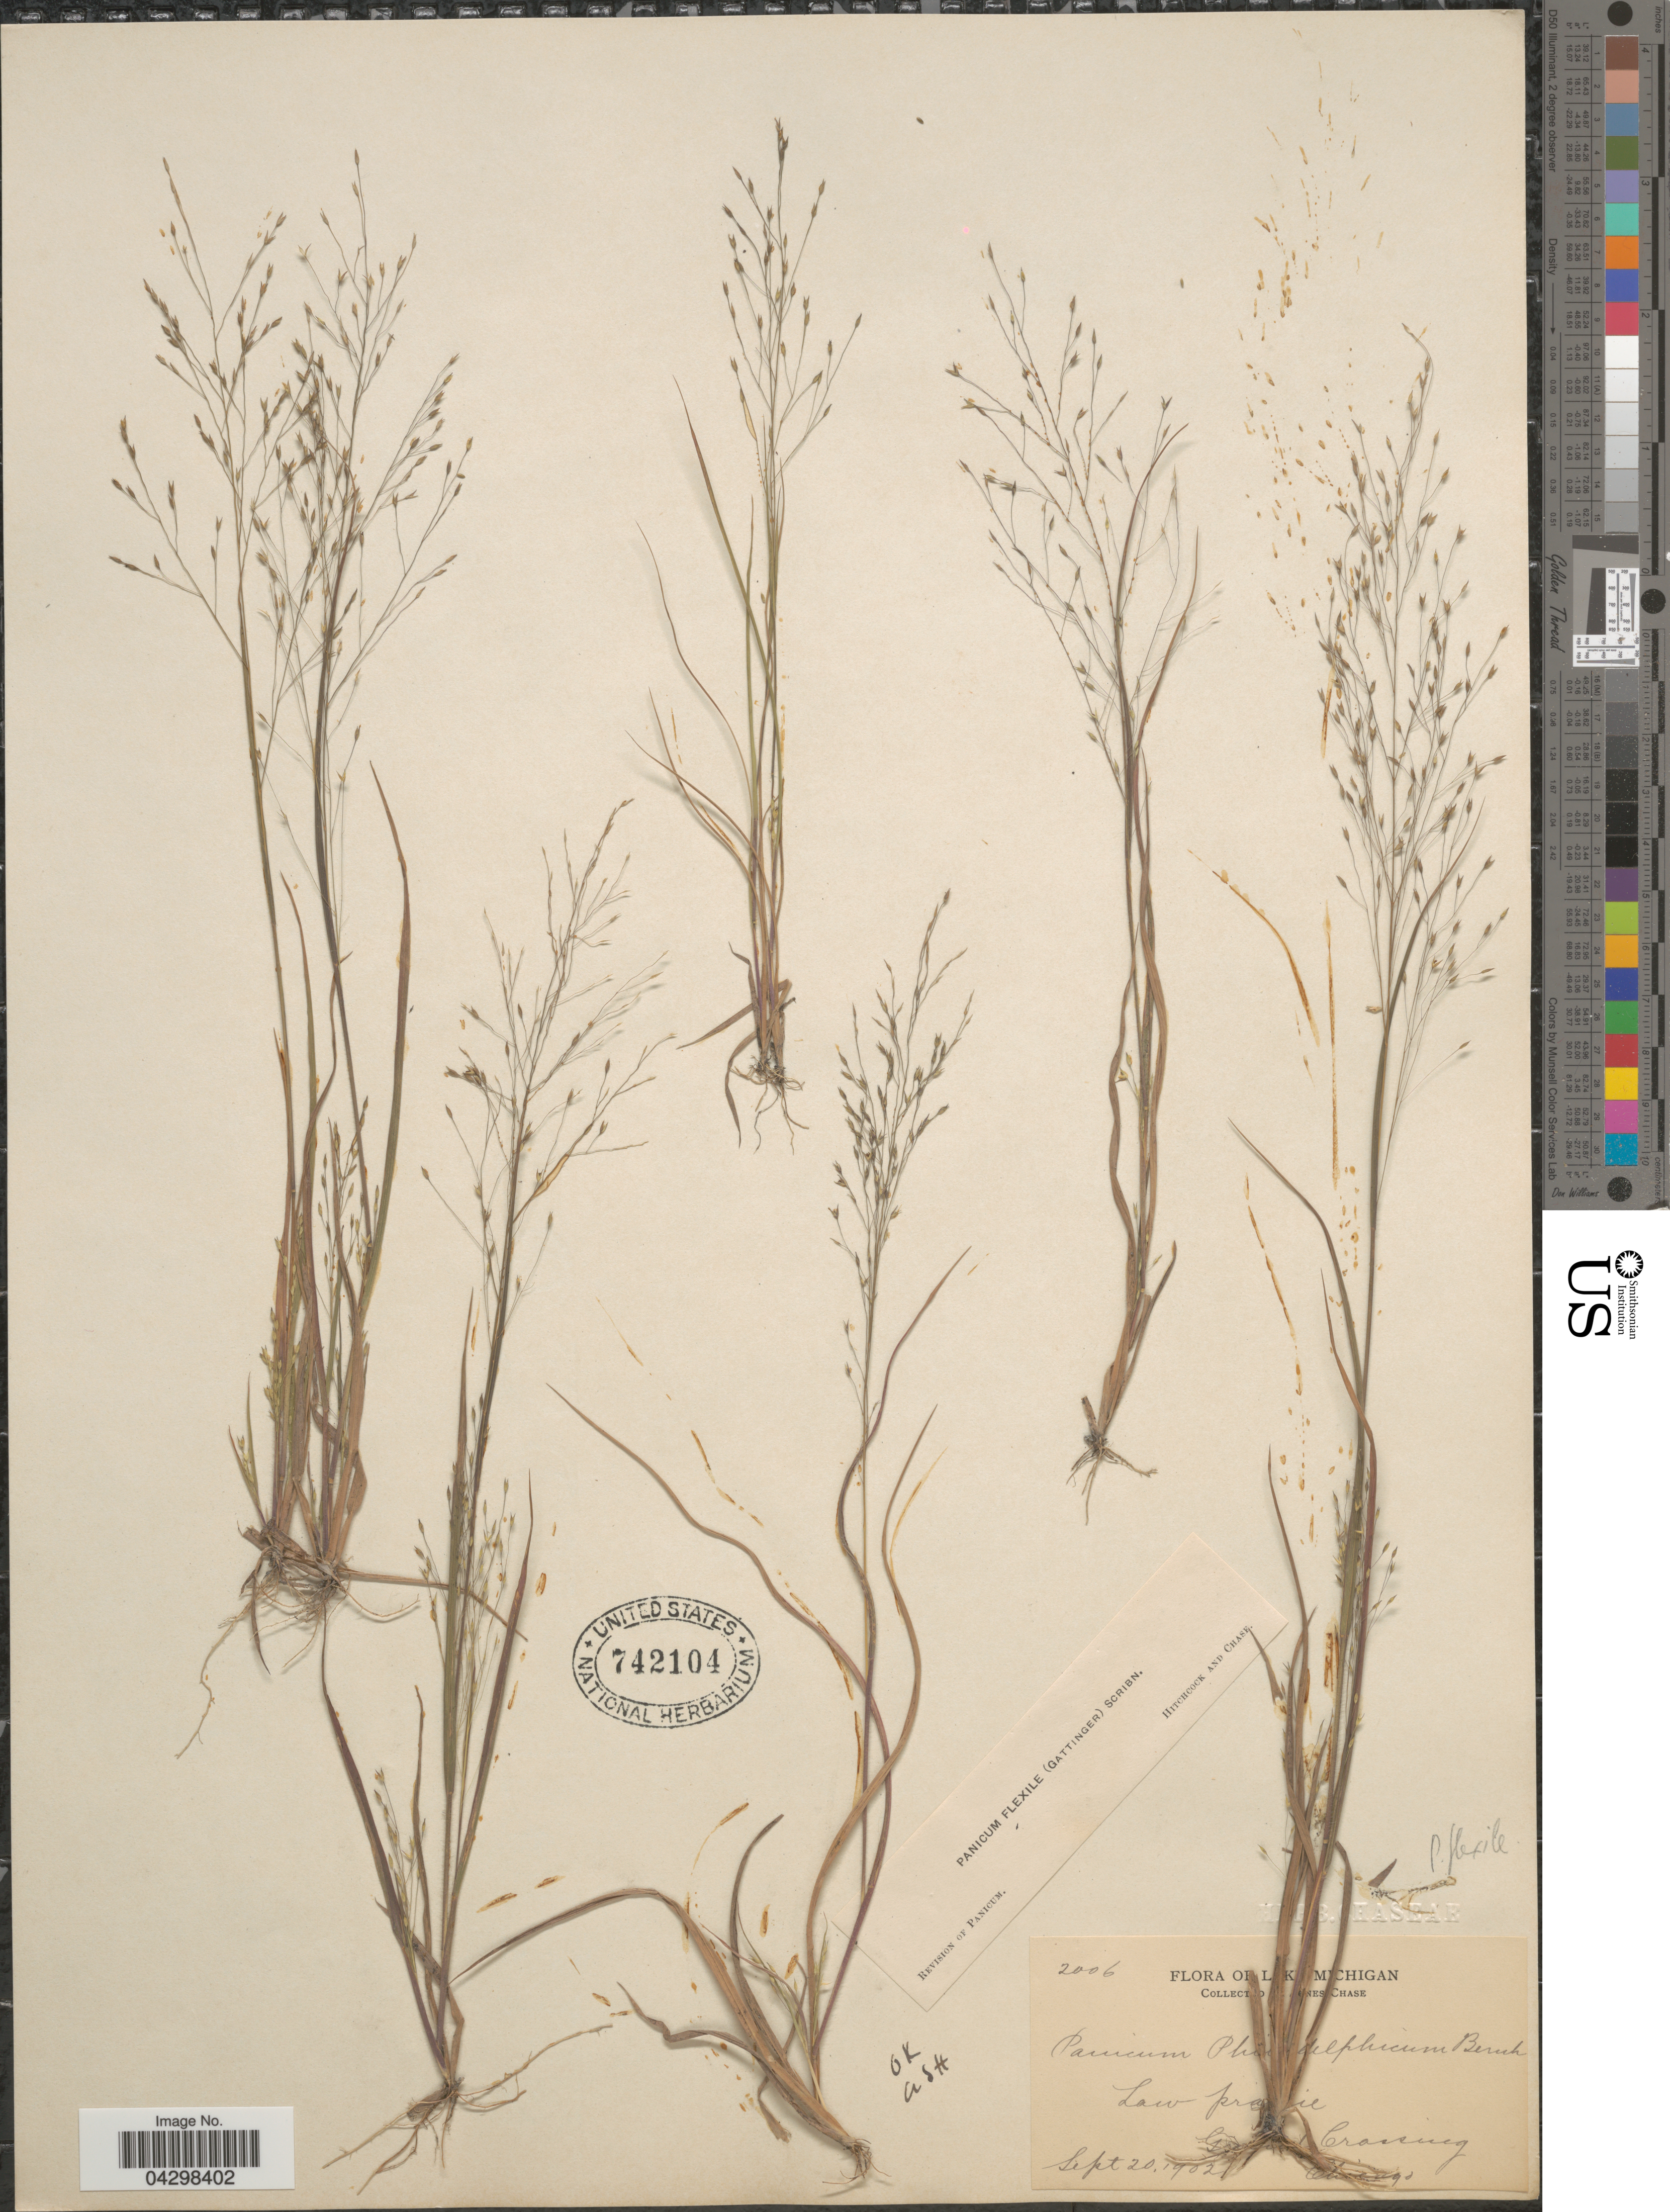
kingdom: Plantae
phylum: Tracheophyta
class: Liliopsida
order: Poales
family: Poaceae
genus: Panicum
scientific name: Panicum flexile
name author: (Gatt.) Scribn.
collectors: A. Chase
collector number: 2006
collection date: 1902-09-20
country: United States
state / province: Illinois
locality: Lake Michigan. Grand Crossing, Chicago.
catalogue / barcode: US 742104